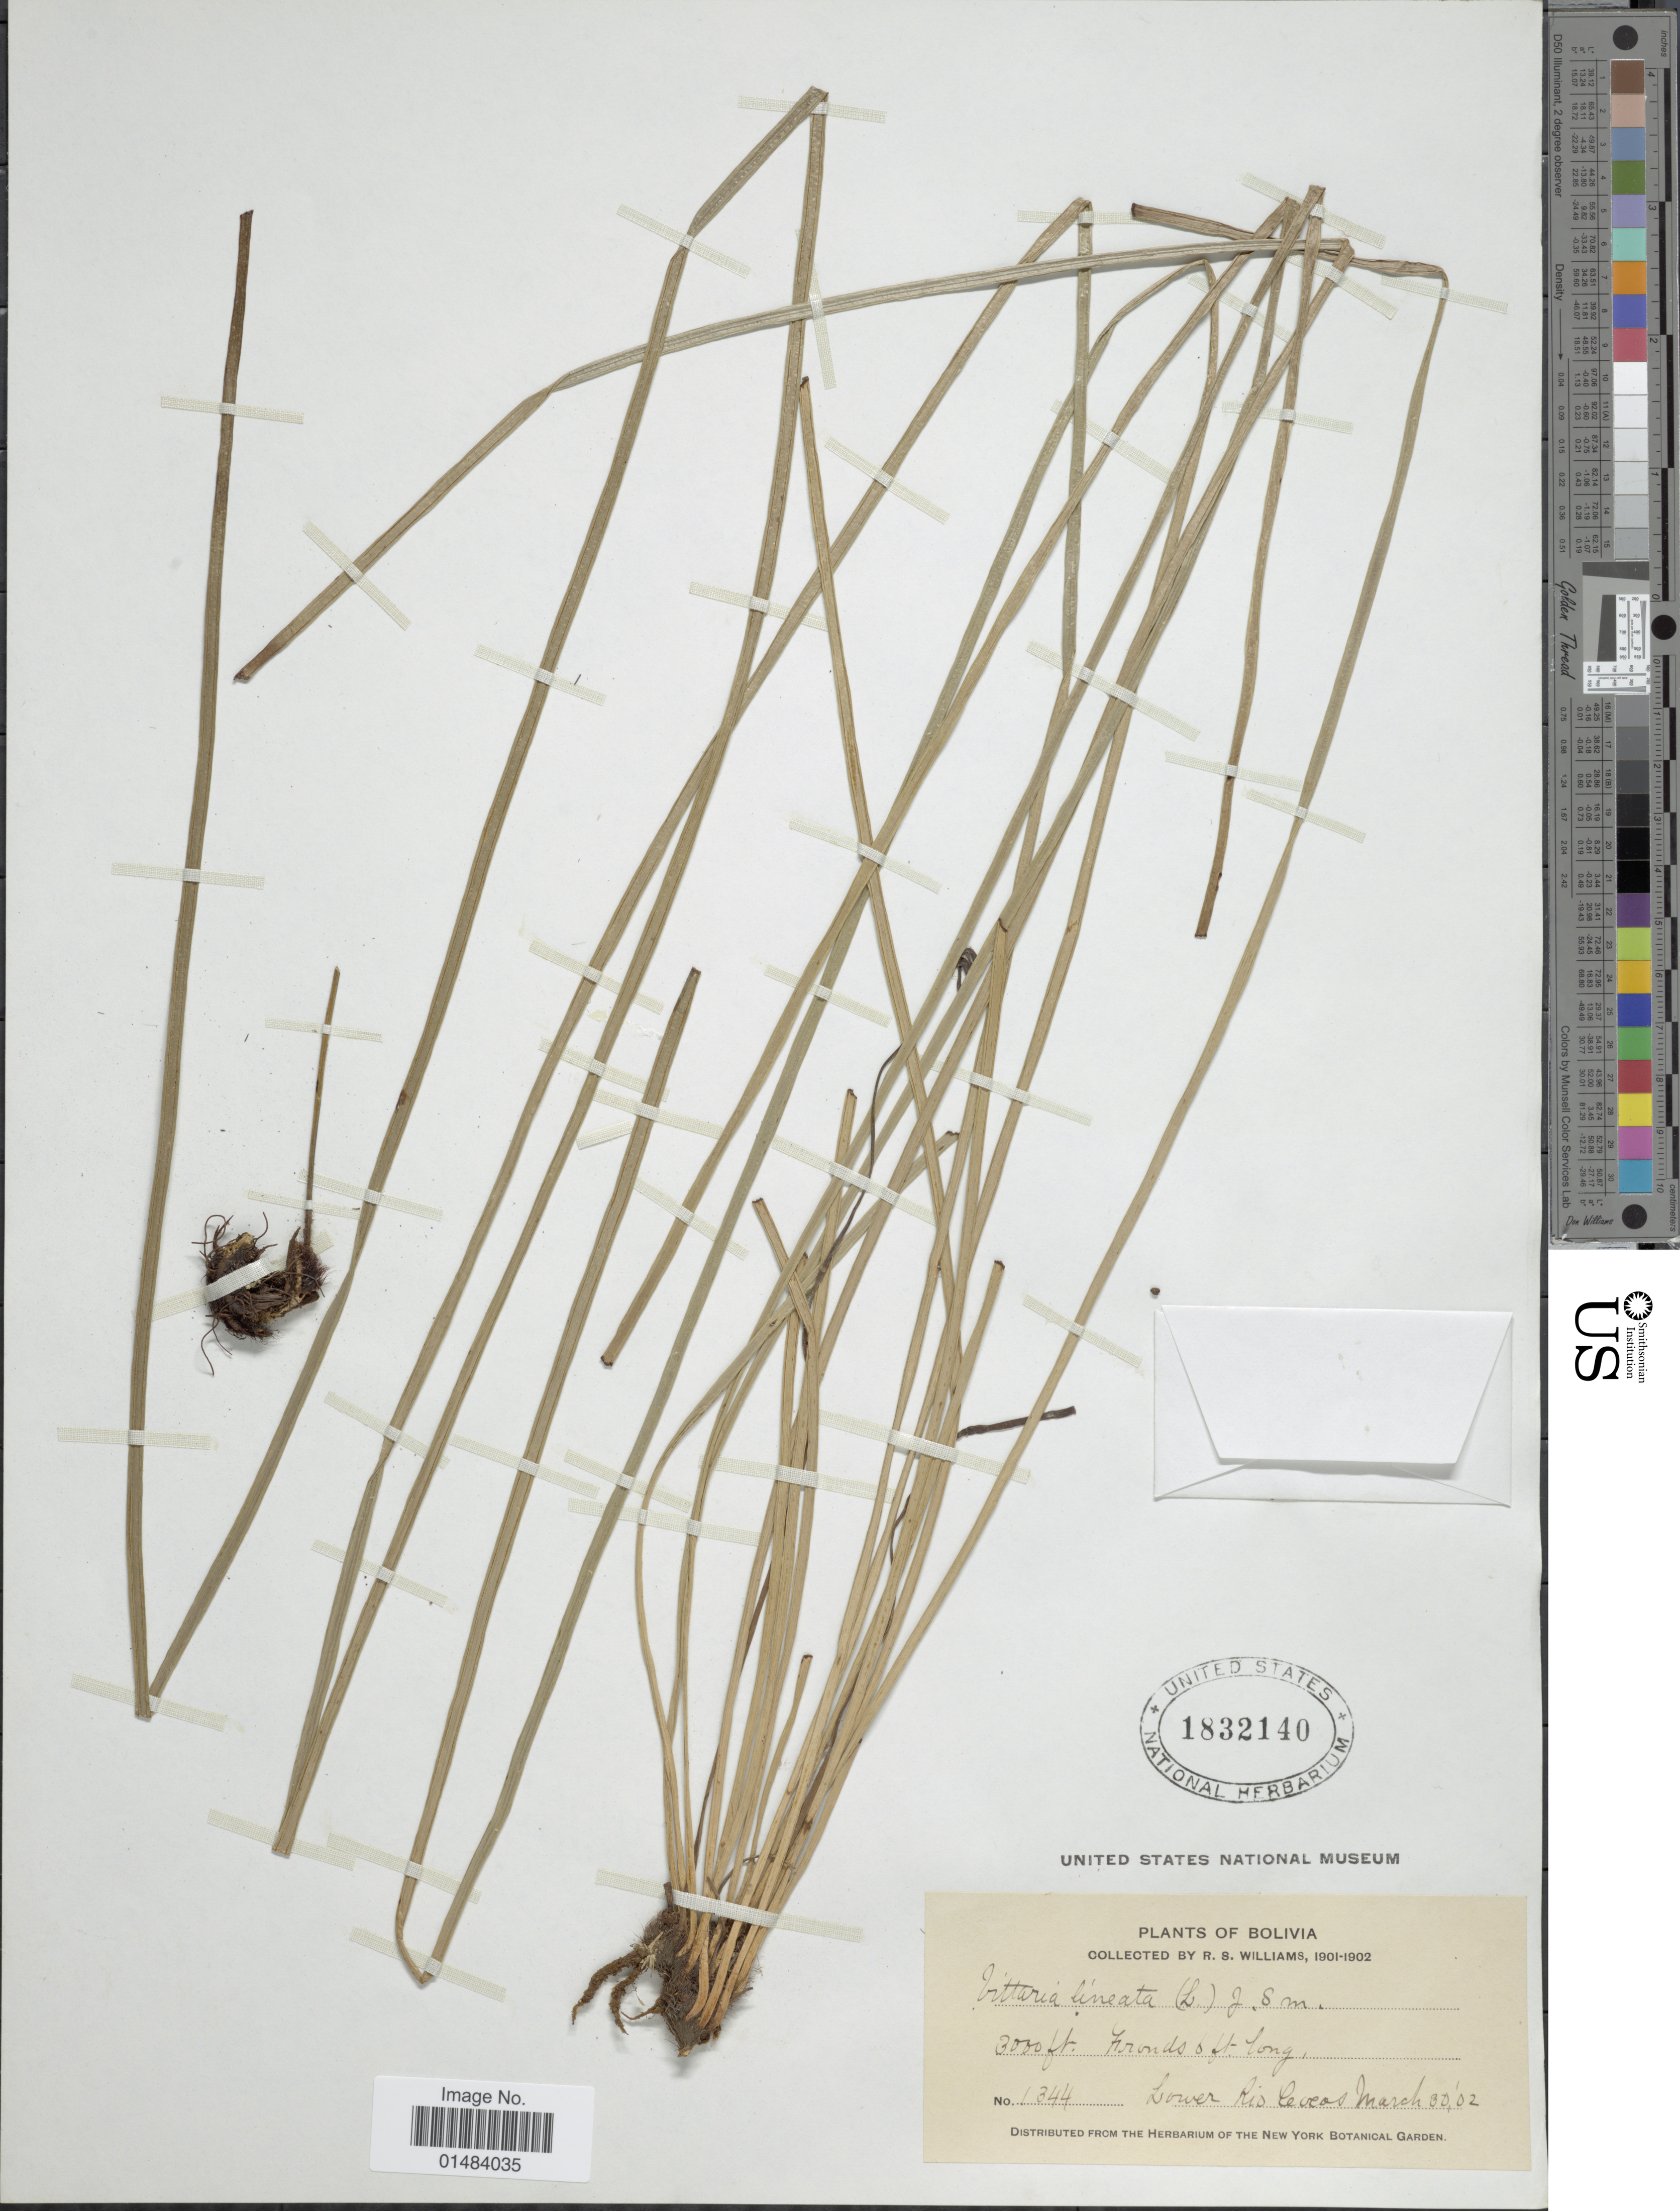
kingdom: Plantae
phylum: Tracheophyta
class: Polypodiopsida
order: Polypodiales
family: Pteridaceae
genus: Vittaria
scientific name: Vittaria lineata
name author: (L.) Sm.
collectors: R. William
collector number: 1344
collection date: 1902-03-30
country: Bolivia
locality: Bolivia, Lower Rio Cocas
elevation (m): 914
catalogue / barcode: US 1832140